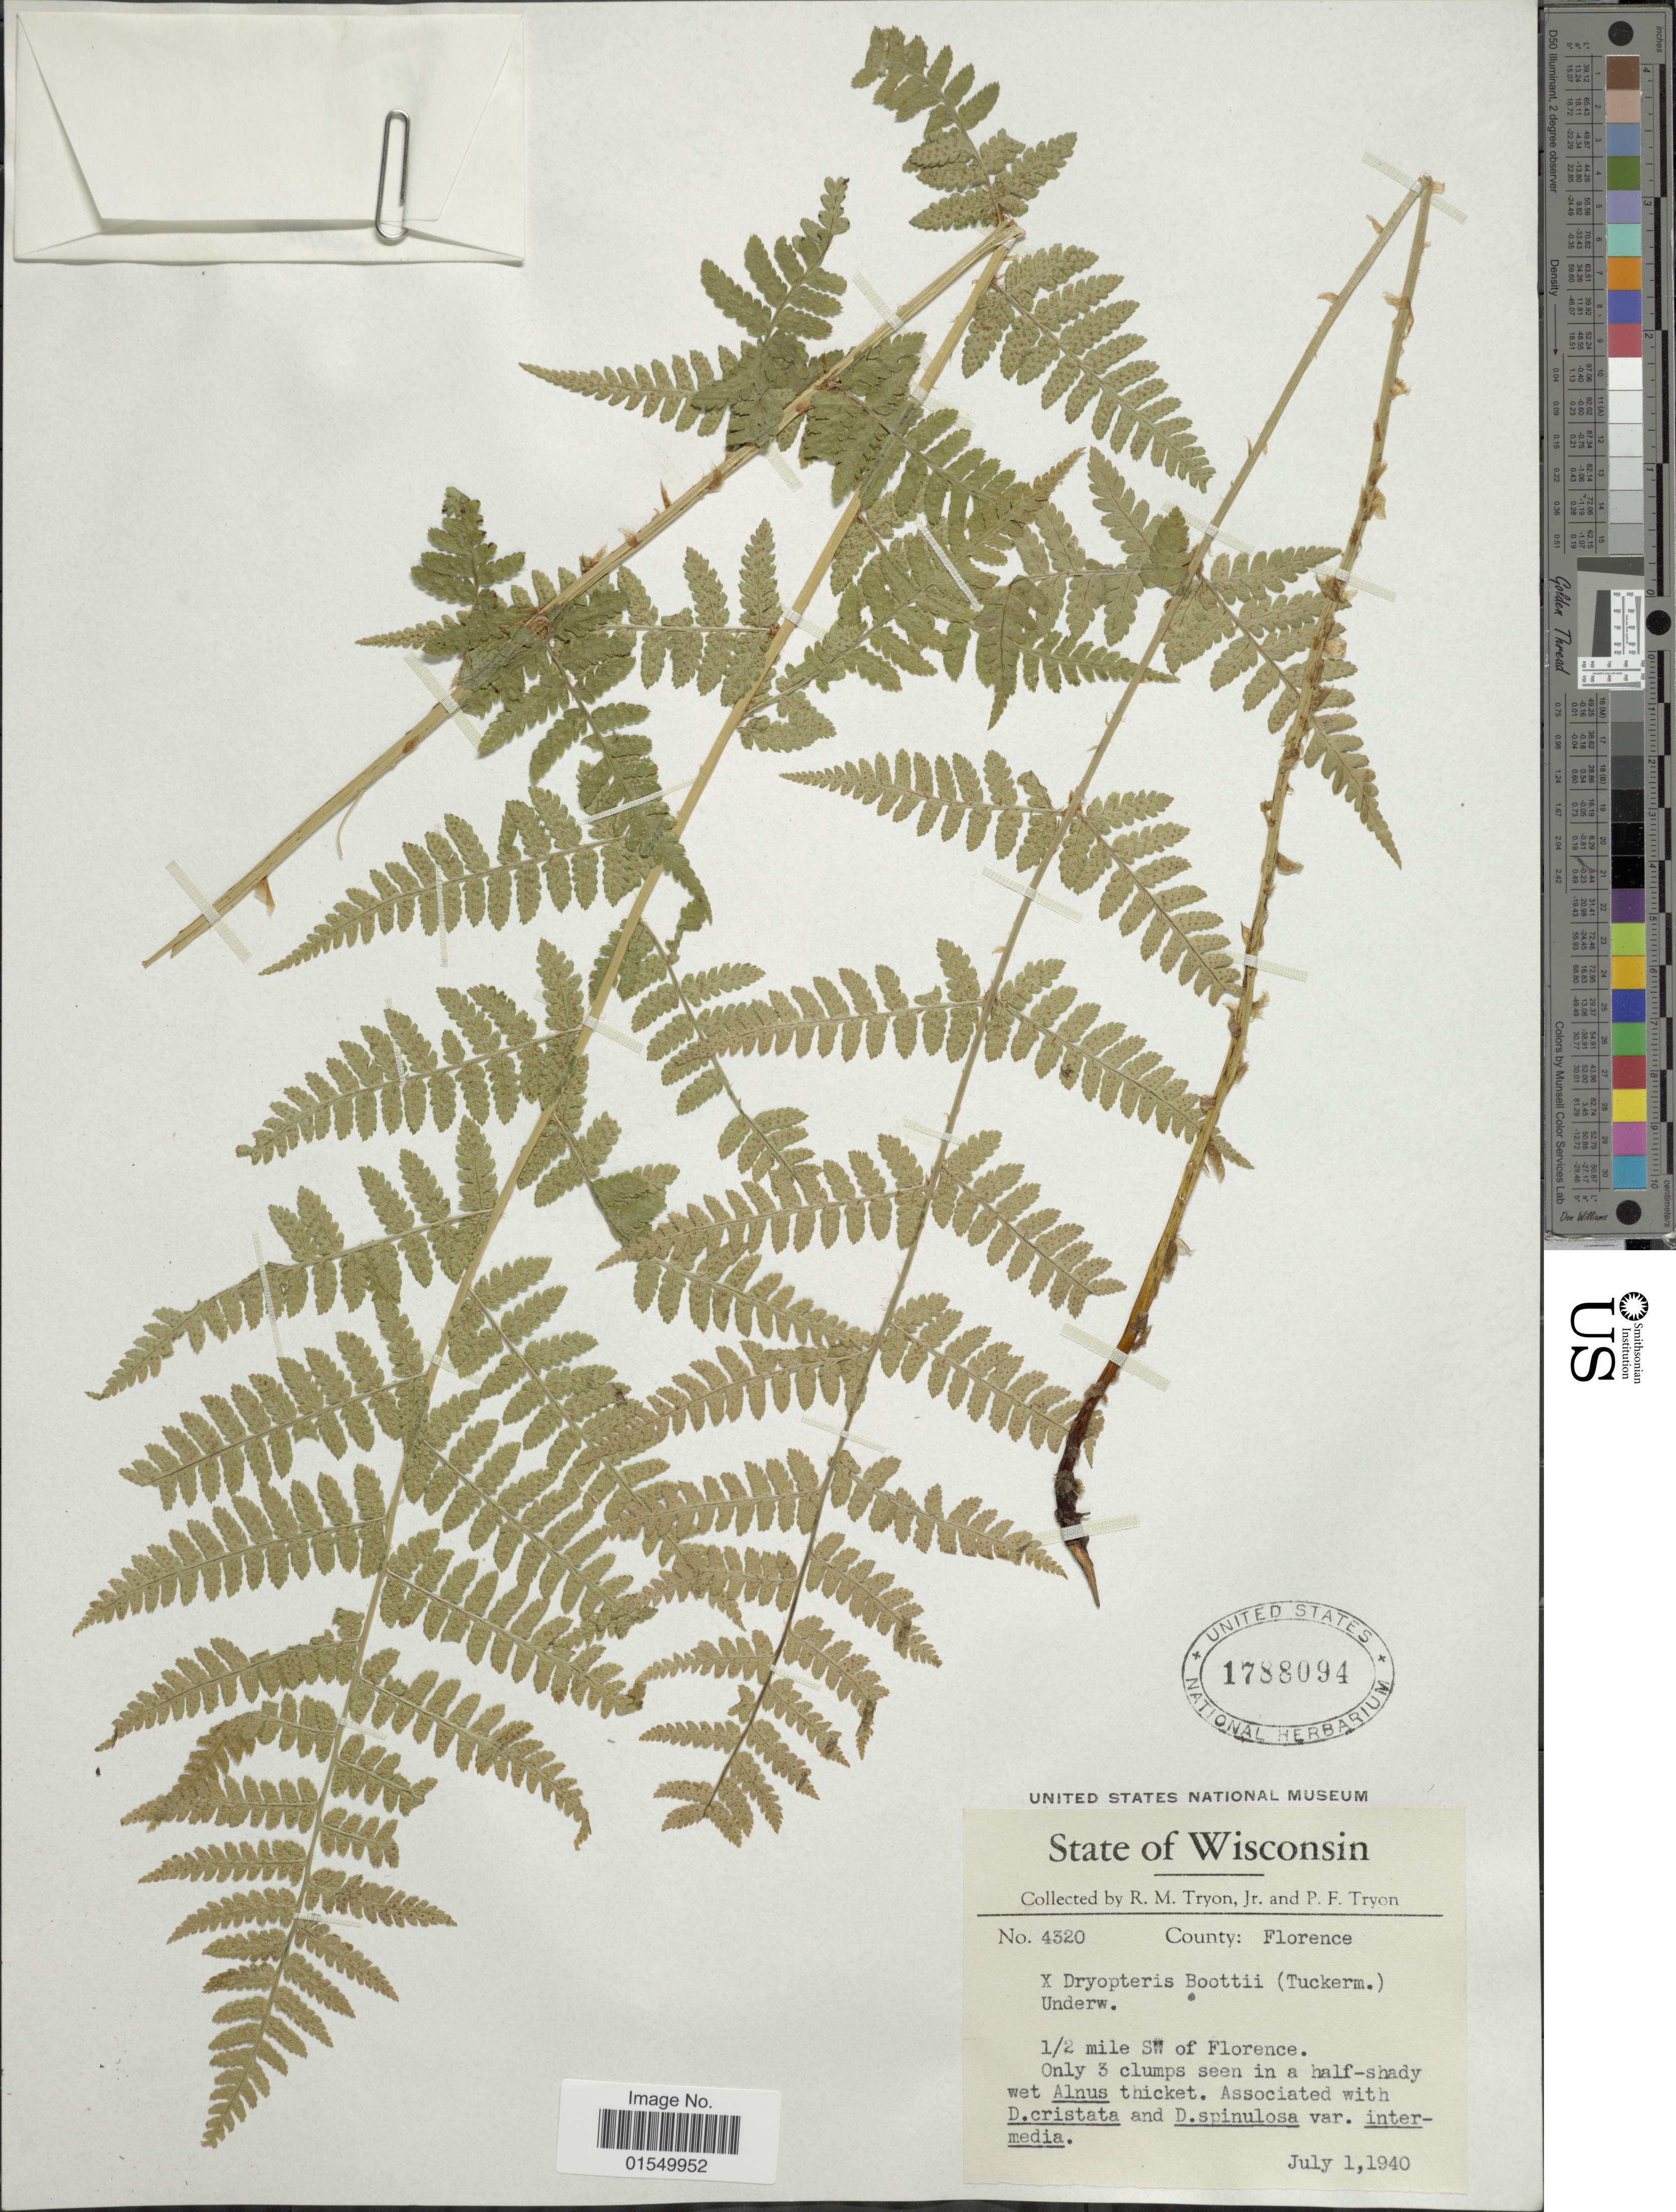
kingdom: Plantae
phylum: Tracheophyta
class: Polypodiopsida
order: Polypodiales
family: Dryopteridaceae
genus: Dryopteris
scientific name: Dryopteris x boottii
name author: Underw.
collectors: R. M. Tryon & P. Tryon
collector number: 4320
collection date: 1940-07-01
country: United States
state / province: Wisconsin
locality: County Florence, 1/2 mile SW of Florence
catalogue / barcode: US 1788094